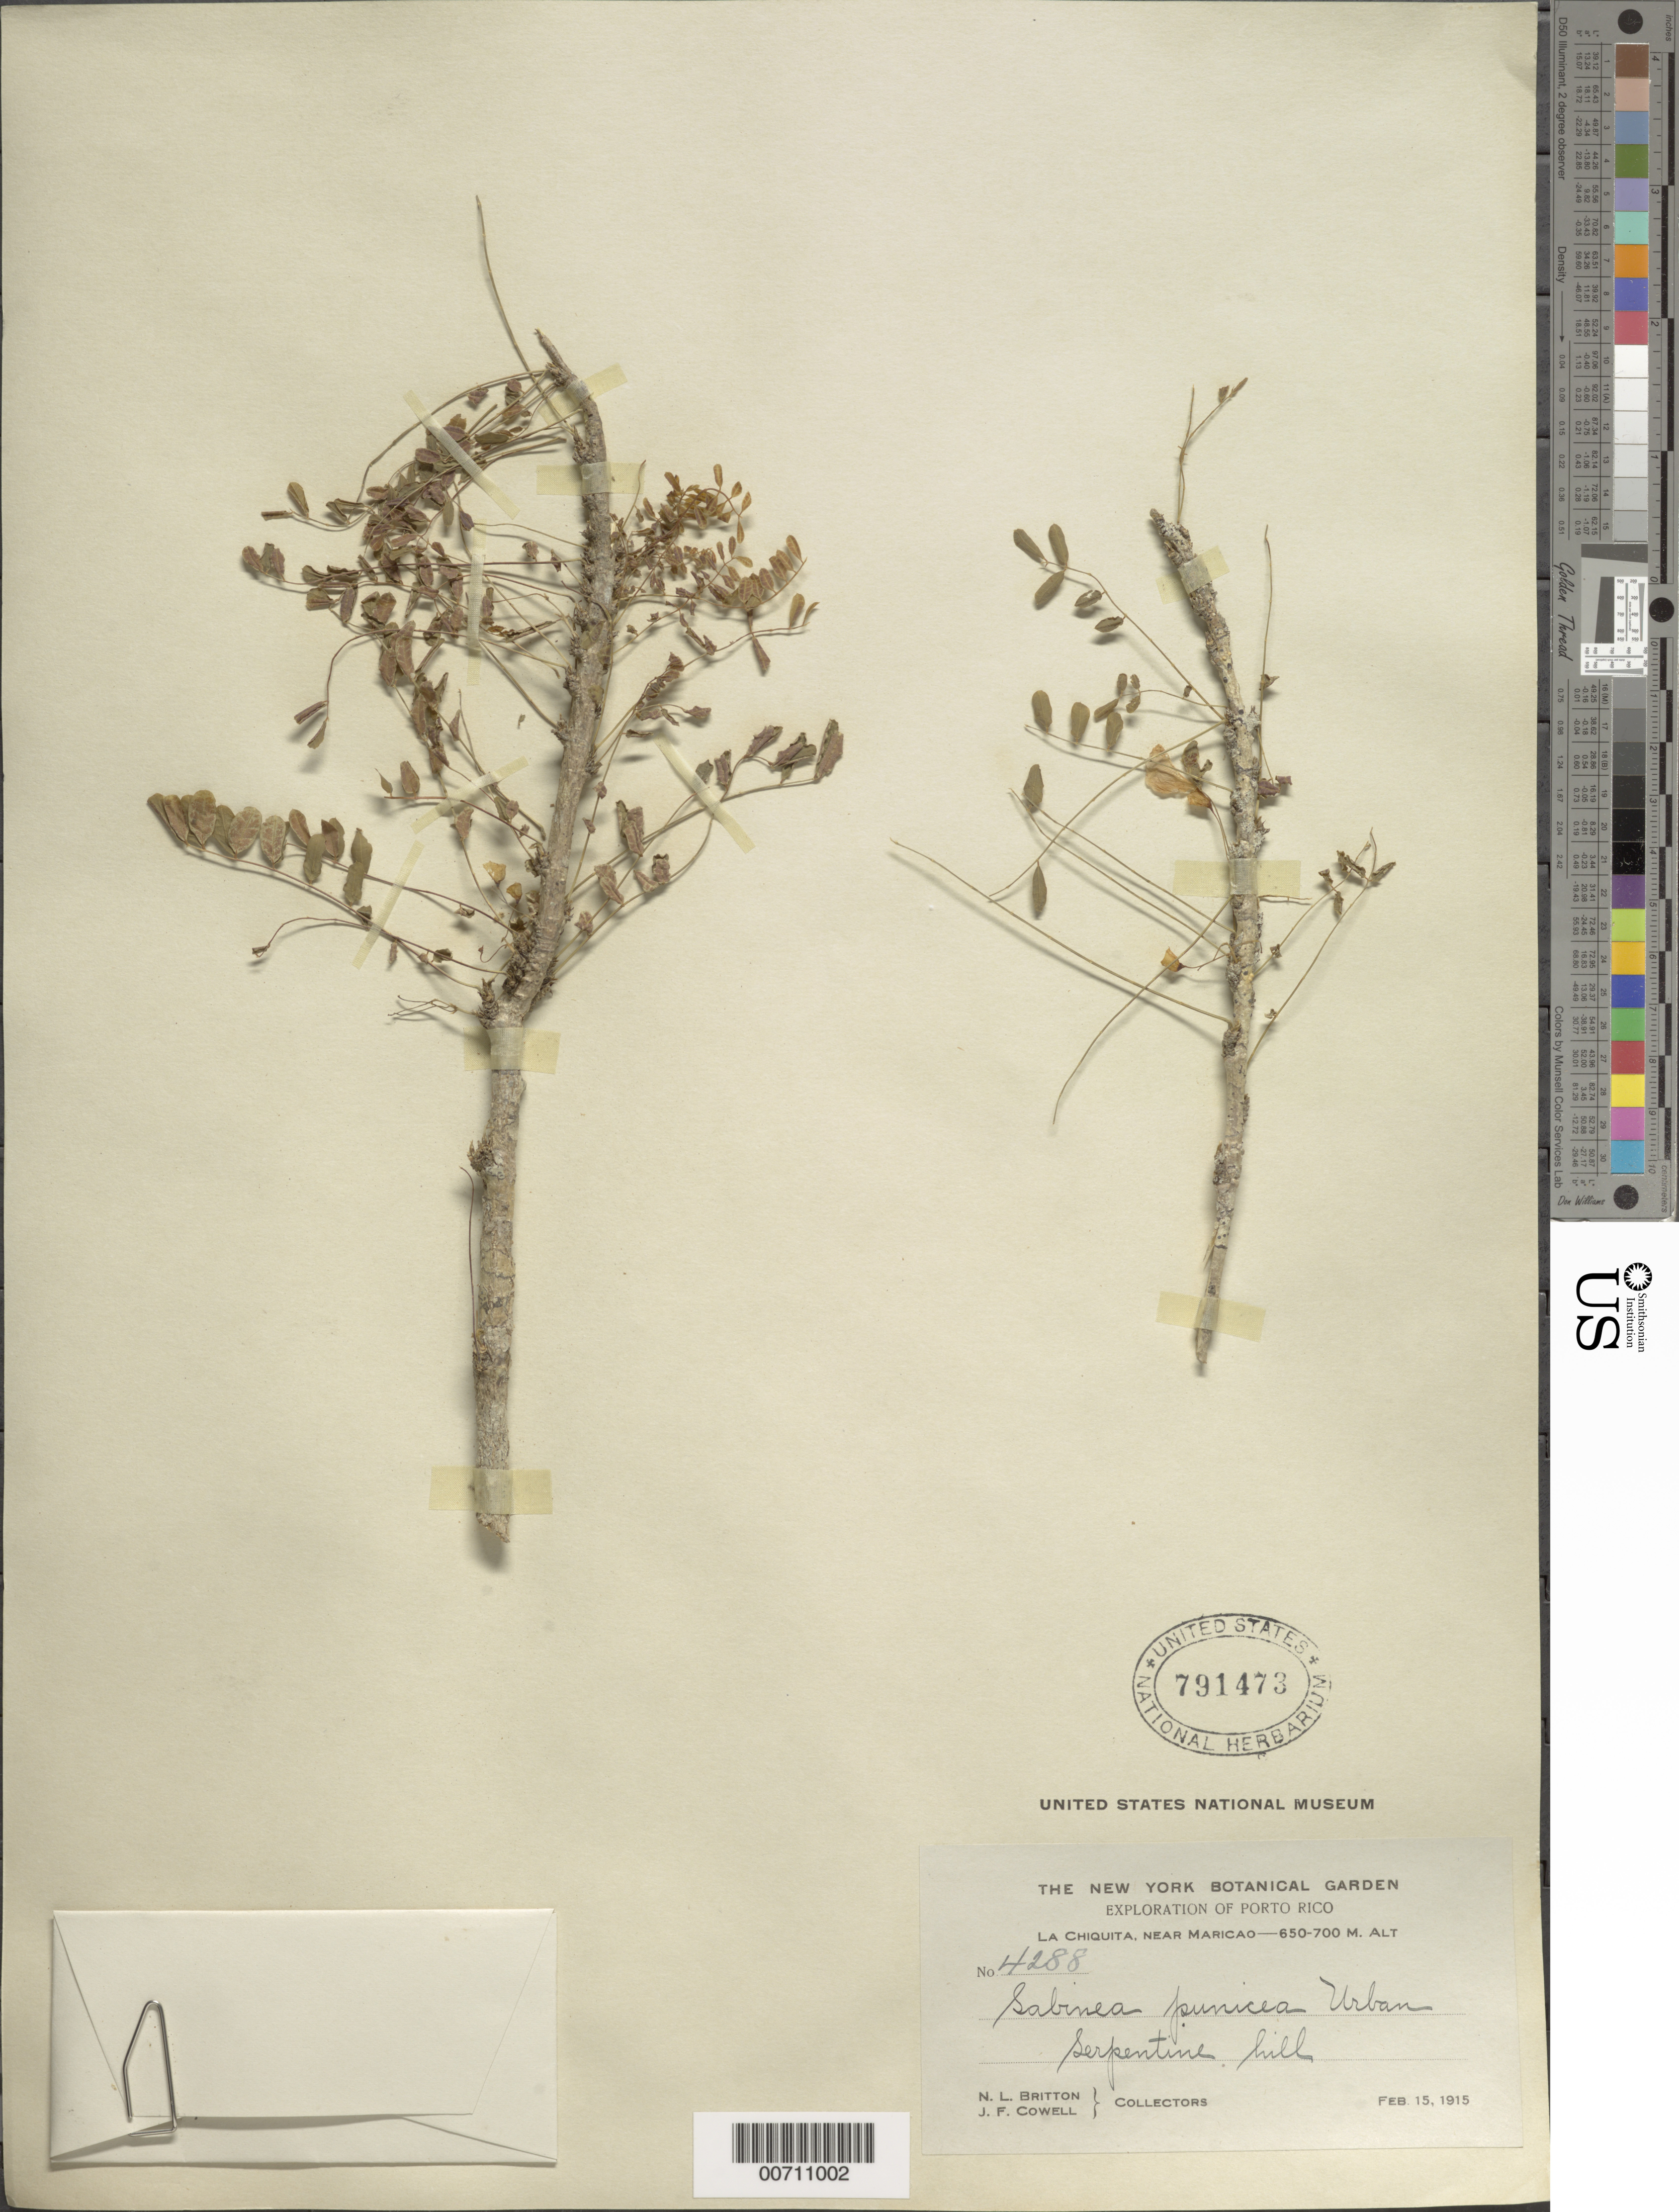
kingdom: Plantae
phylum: Tracheophyta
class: Magnoliopsida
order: Fabales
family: Fabaceae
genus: Poitea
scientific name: Poitea punicea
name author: (Urb.) Lavin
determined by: Strong, Mark T., (BOT), Smithsonian Institution - National Museum of Natural History (UNITED STATES)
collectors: N. Britton & J. F. Cowell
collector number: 4288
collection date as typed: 15 Feb 1915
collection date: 1915-02-15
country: Puerto Rico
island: Greater Antilles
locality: La Chiquita, near Maricao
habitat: Serpentine hill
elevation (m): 650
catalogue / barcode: US 791473